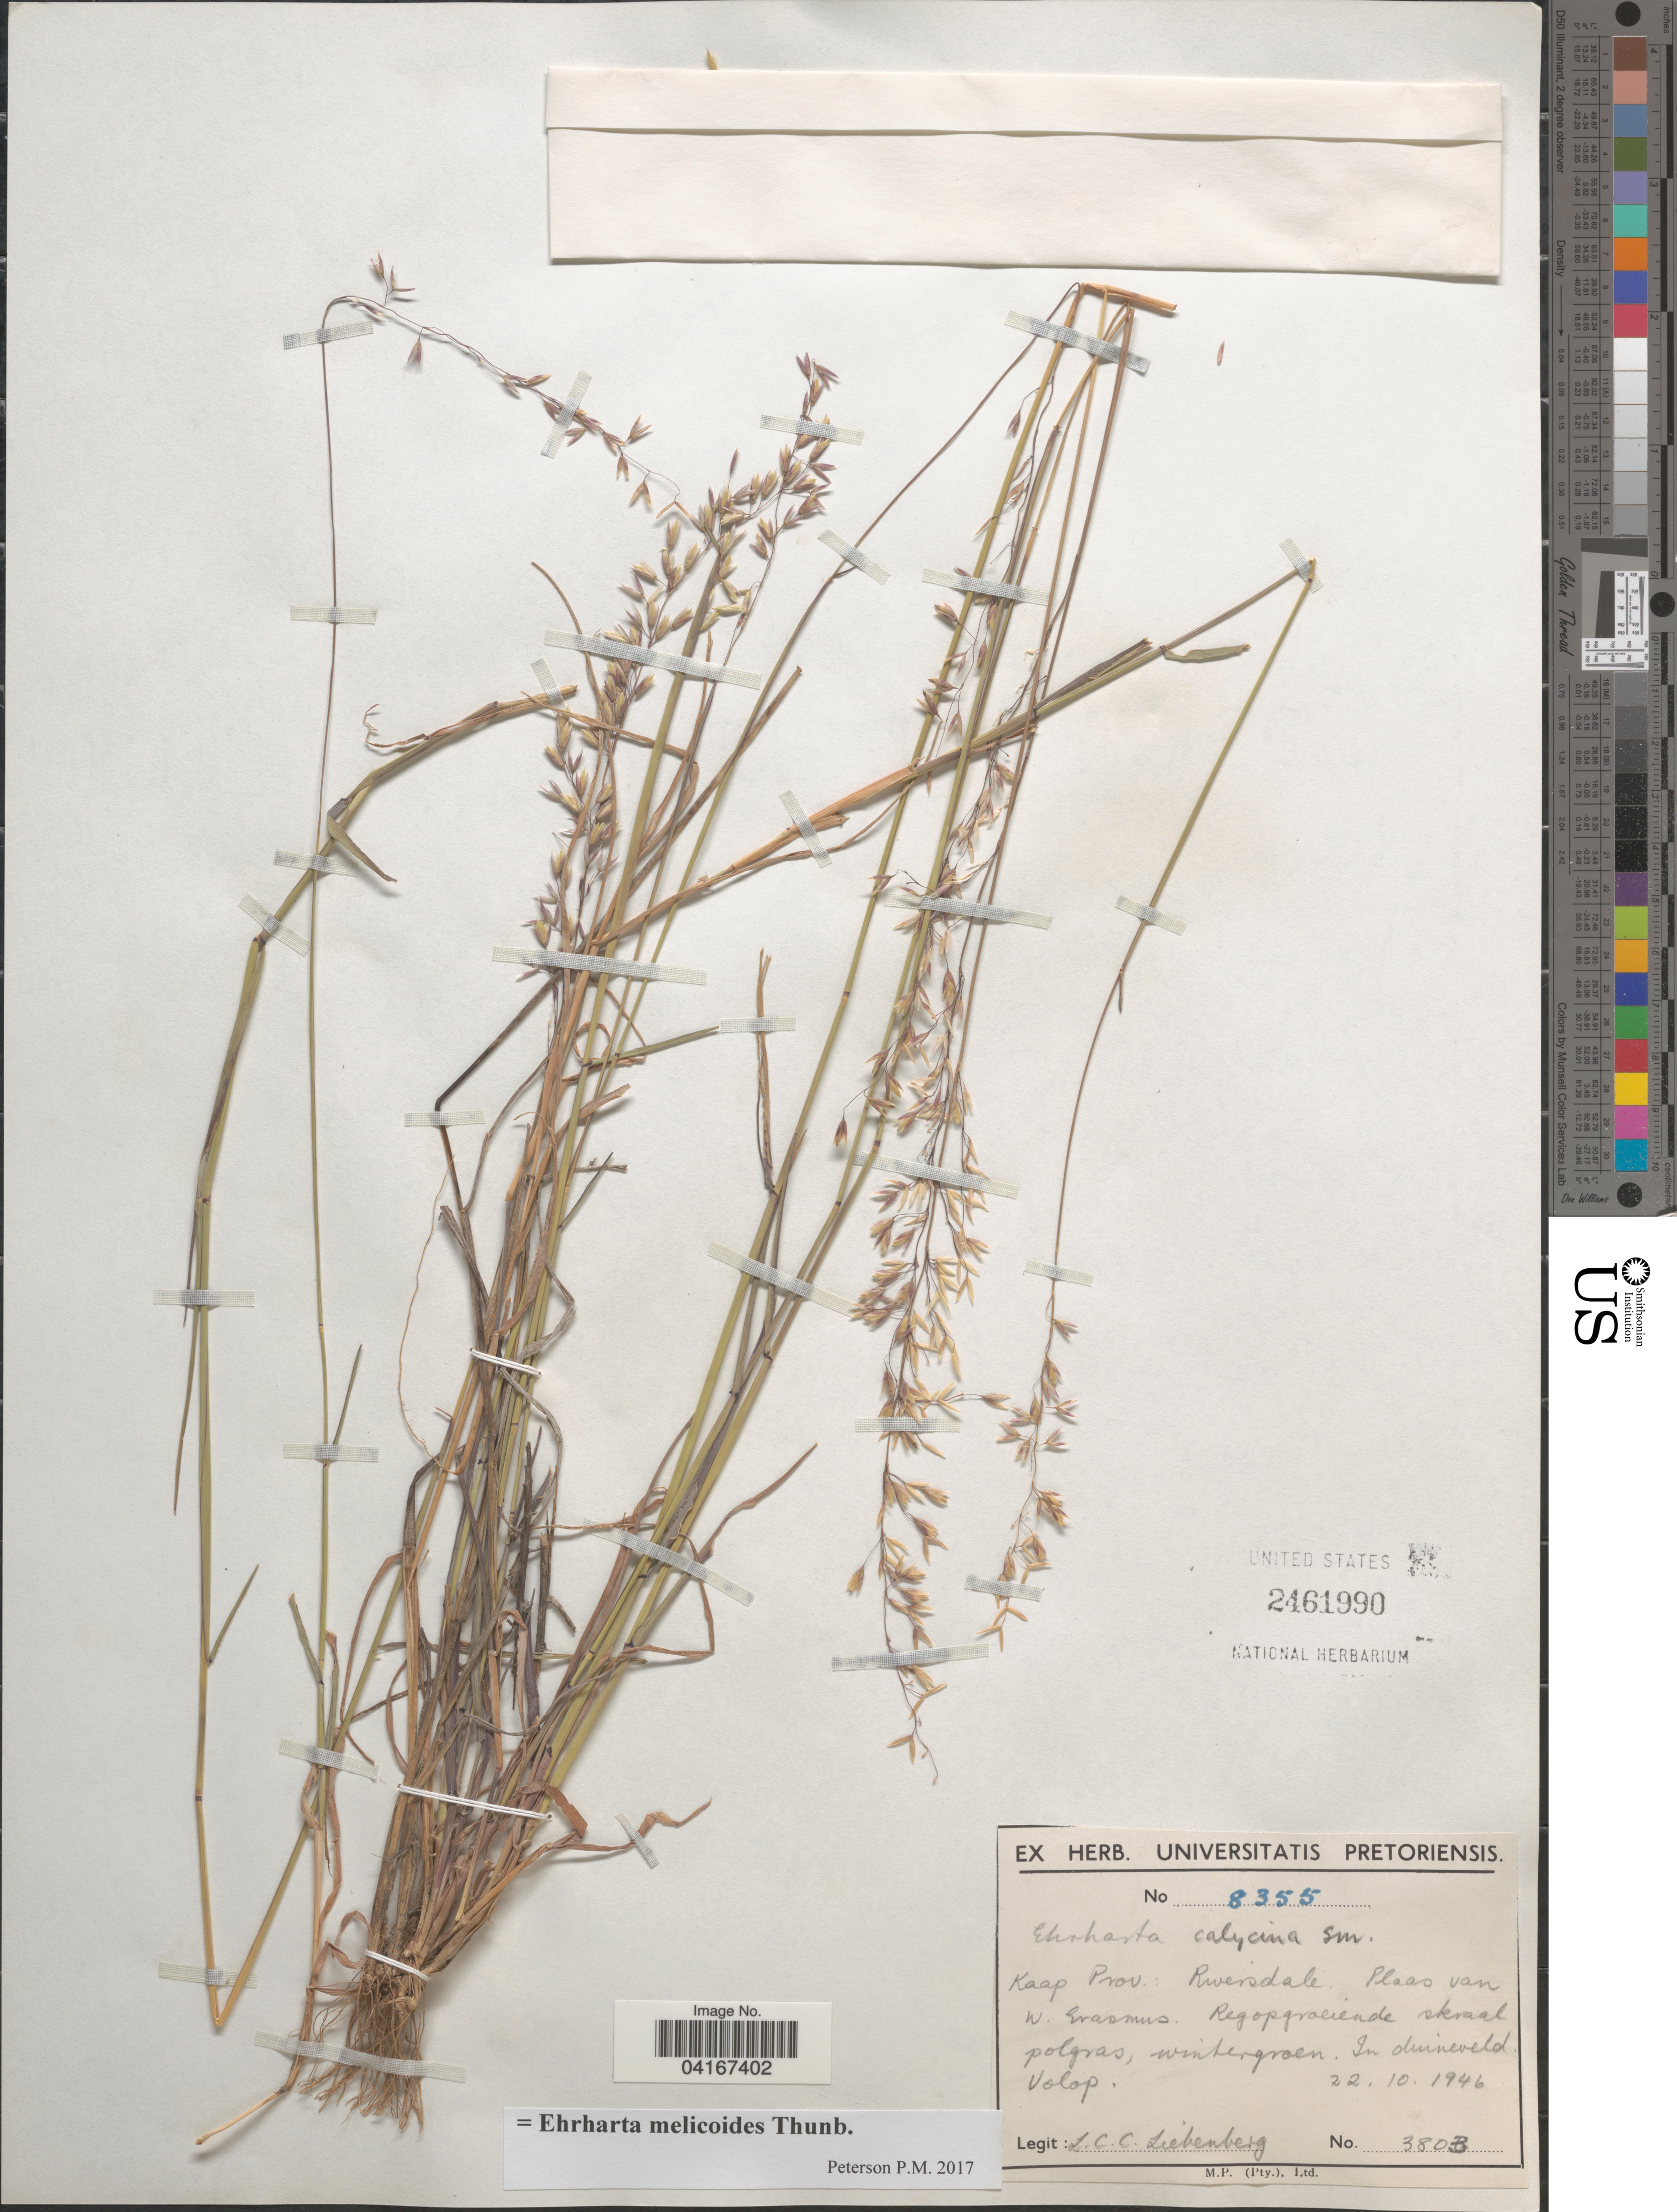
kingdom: Plantae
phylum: Tracheophyta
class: Liliopsida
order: Poales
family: Poaceae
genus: Ehrharta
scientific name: Ehrharta melicoides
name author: Thunb.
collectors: L. Liebenberg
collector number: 3803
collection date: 1946-10-22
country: South Africa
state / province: Western Cape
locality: Kaap Prov. Riversdale. Plaas van W. Erasmus.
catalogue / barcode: US 2461990